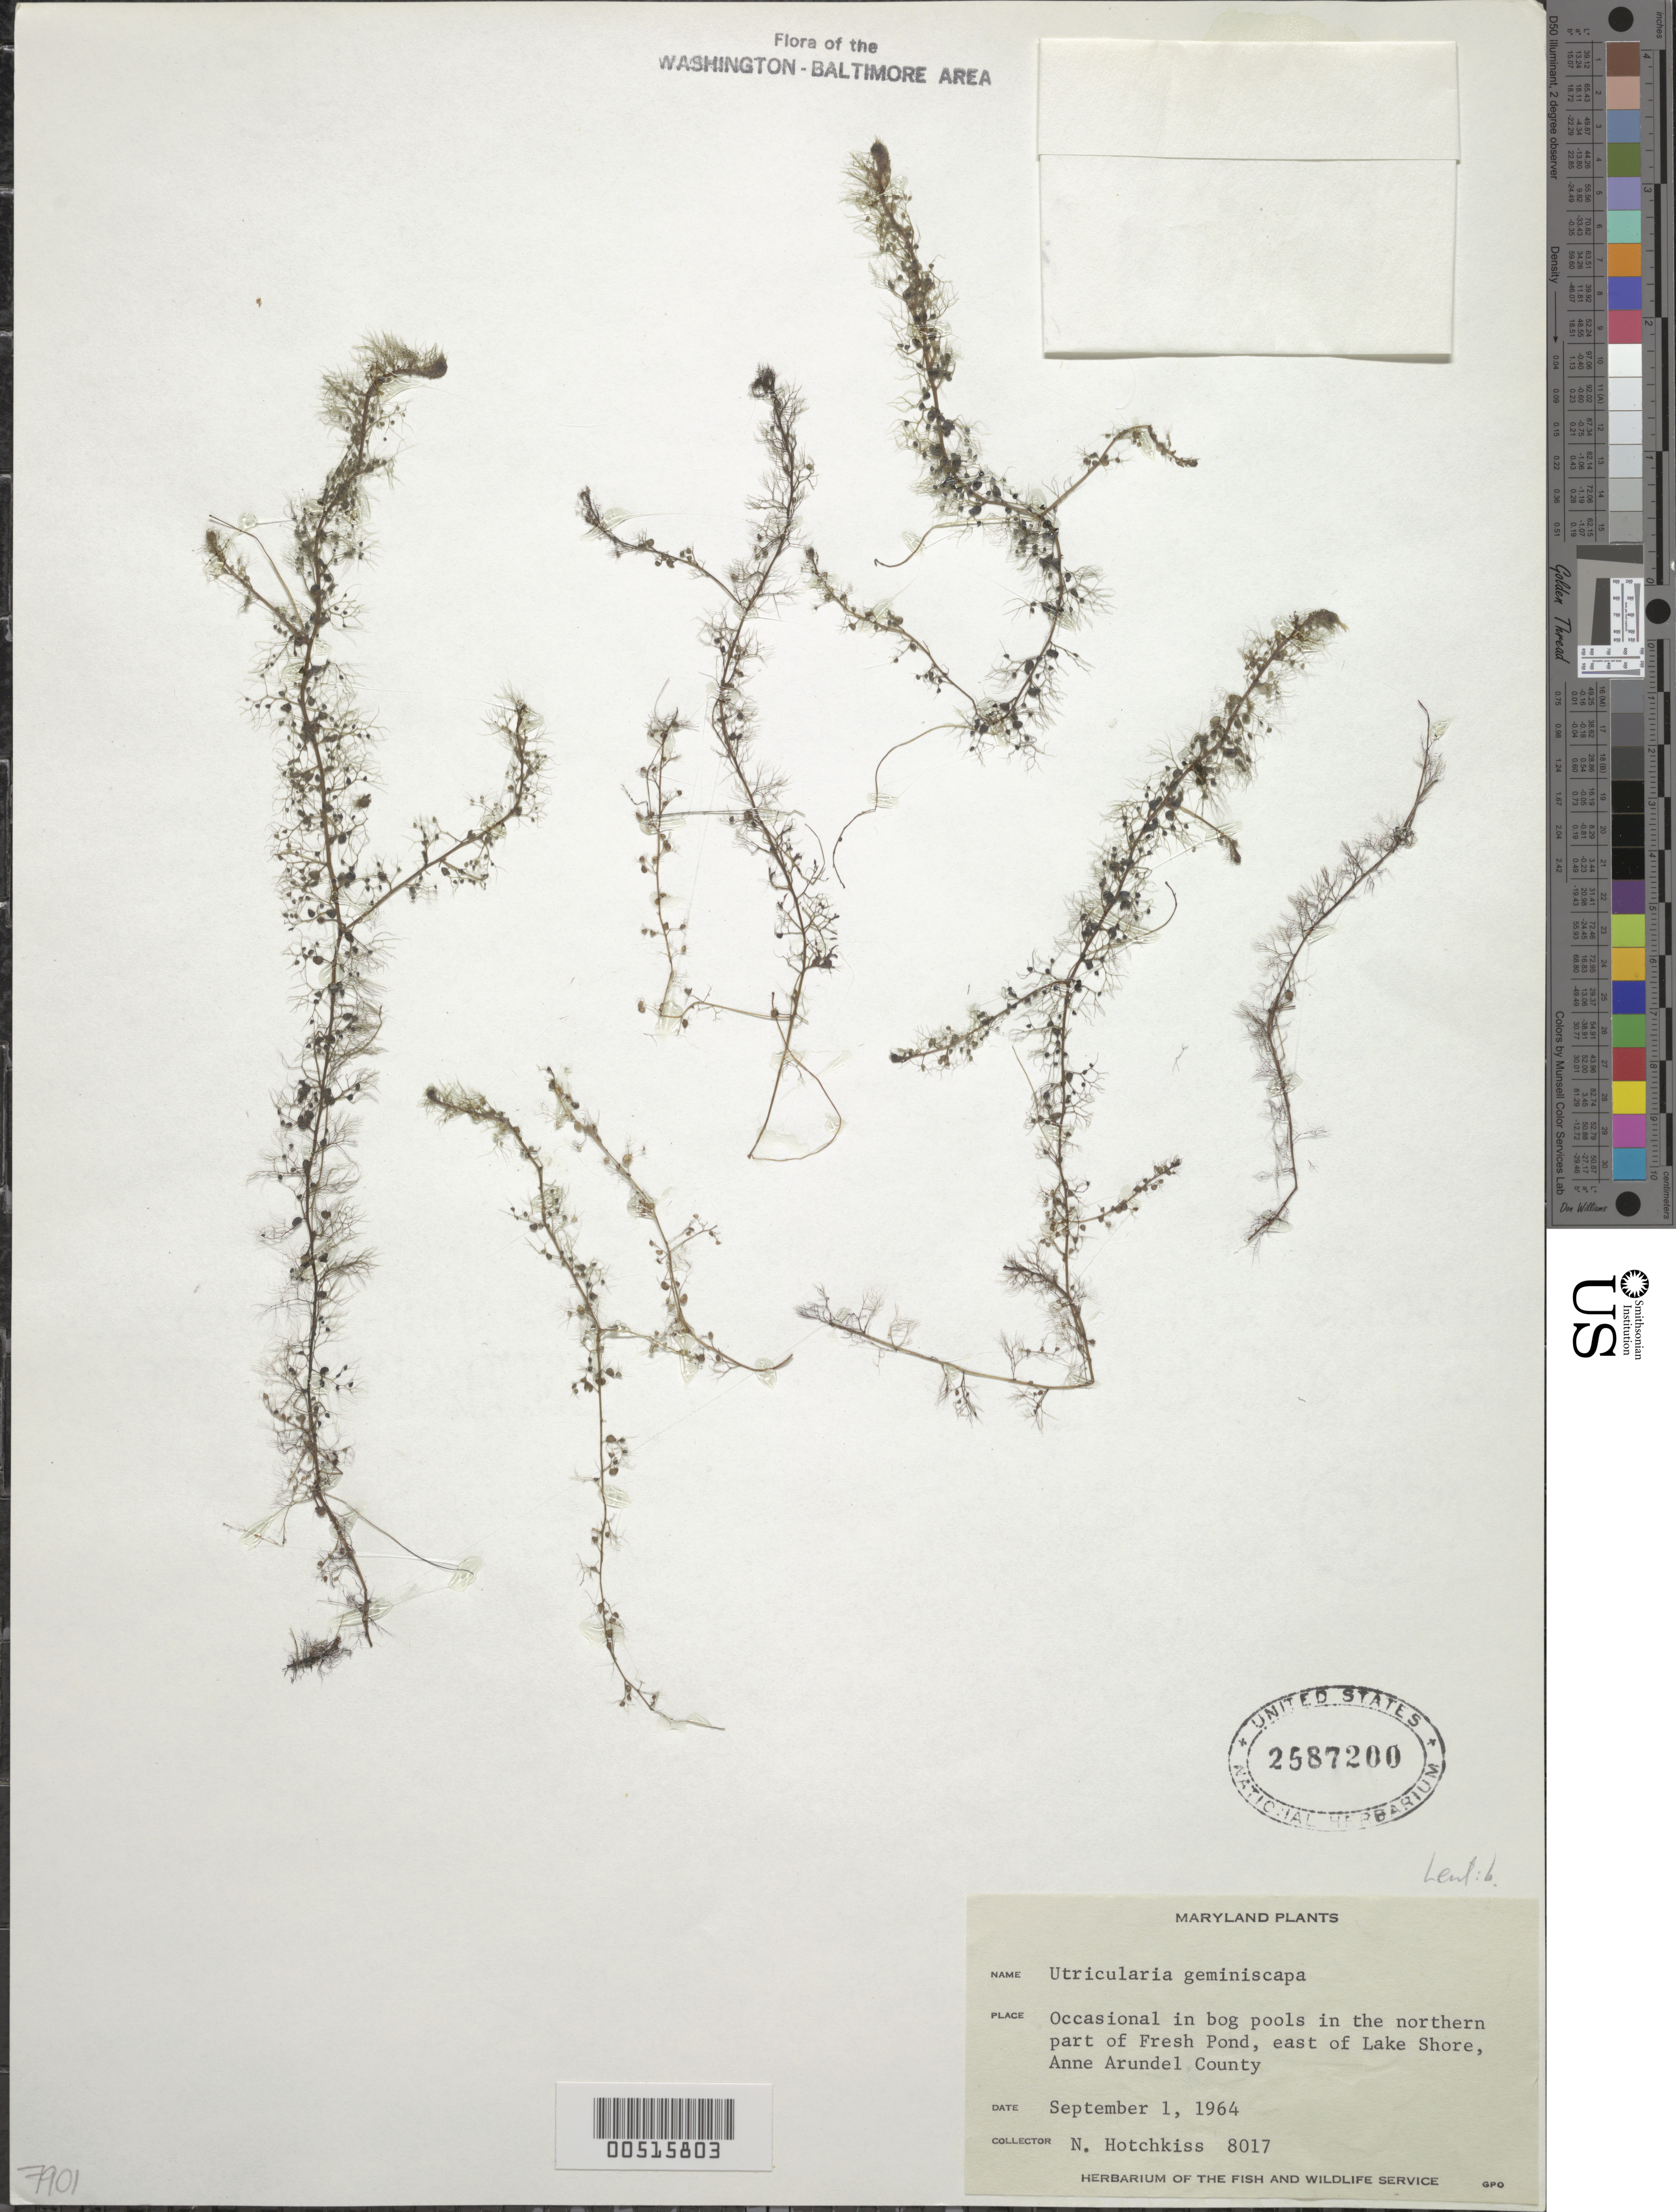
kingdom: Plantae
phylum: Tracheophyta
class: Magnoliopsida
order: Lamiales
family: Lentibulariaceae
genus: Utricularia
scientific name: Utricularia geminiscapa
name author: Benj.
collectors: N. Hotchkiss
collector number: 8017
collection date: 1964-09-01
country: United States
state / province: Maryland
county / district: Anne Arundel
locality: In bog pools in the northern part of Fresh Pond, east of Lake Shore, Anne Arundel County.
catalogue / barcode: US 2587200